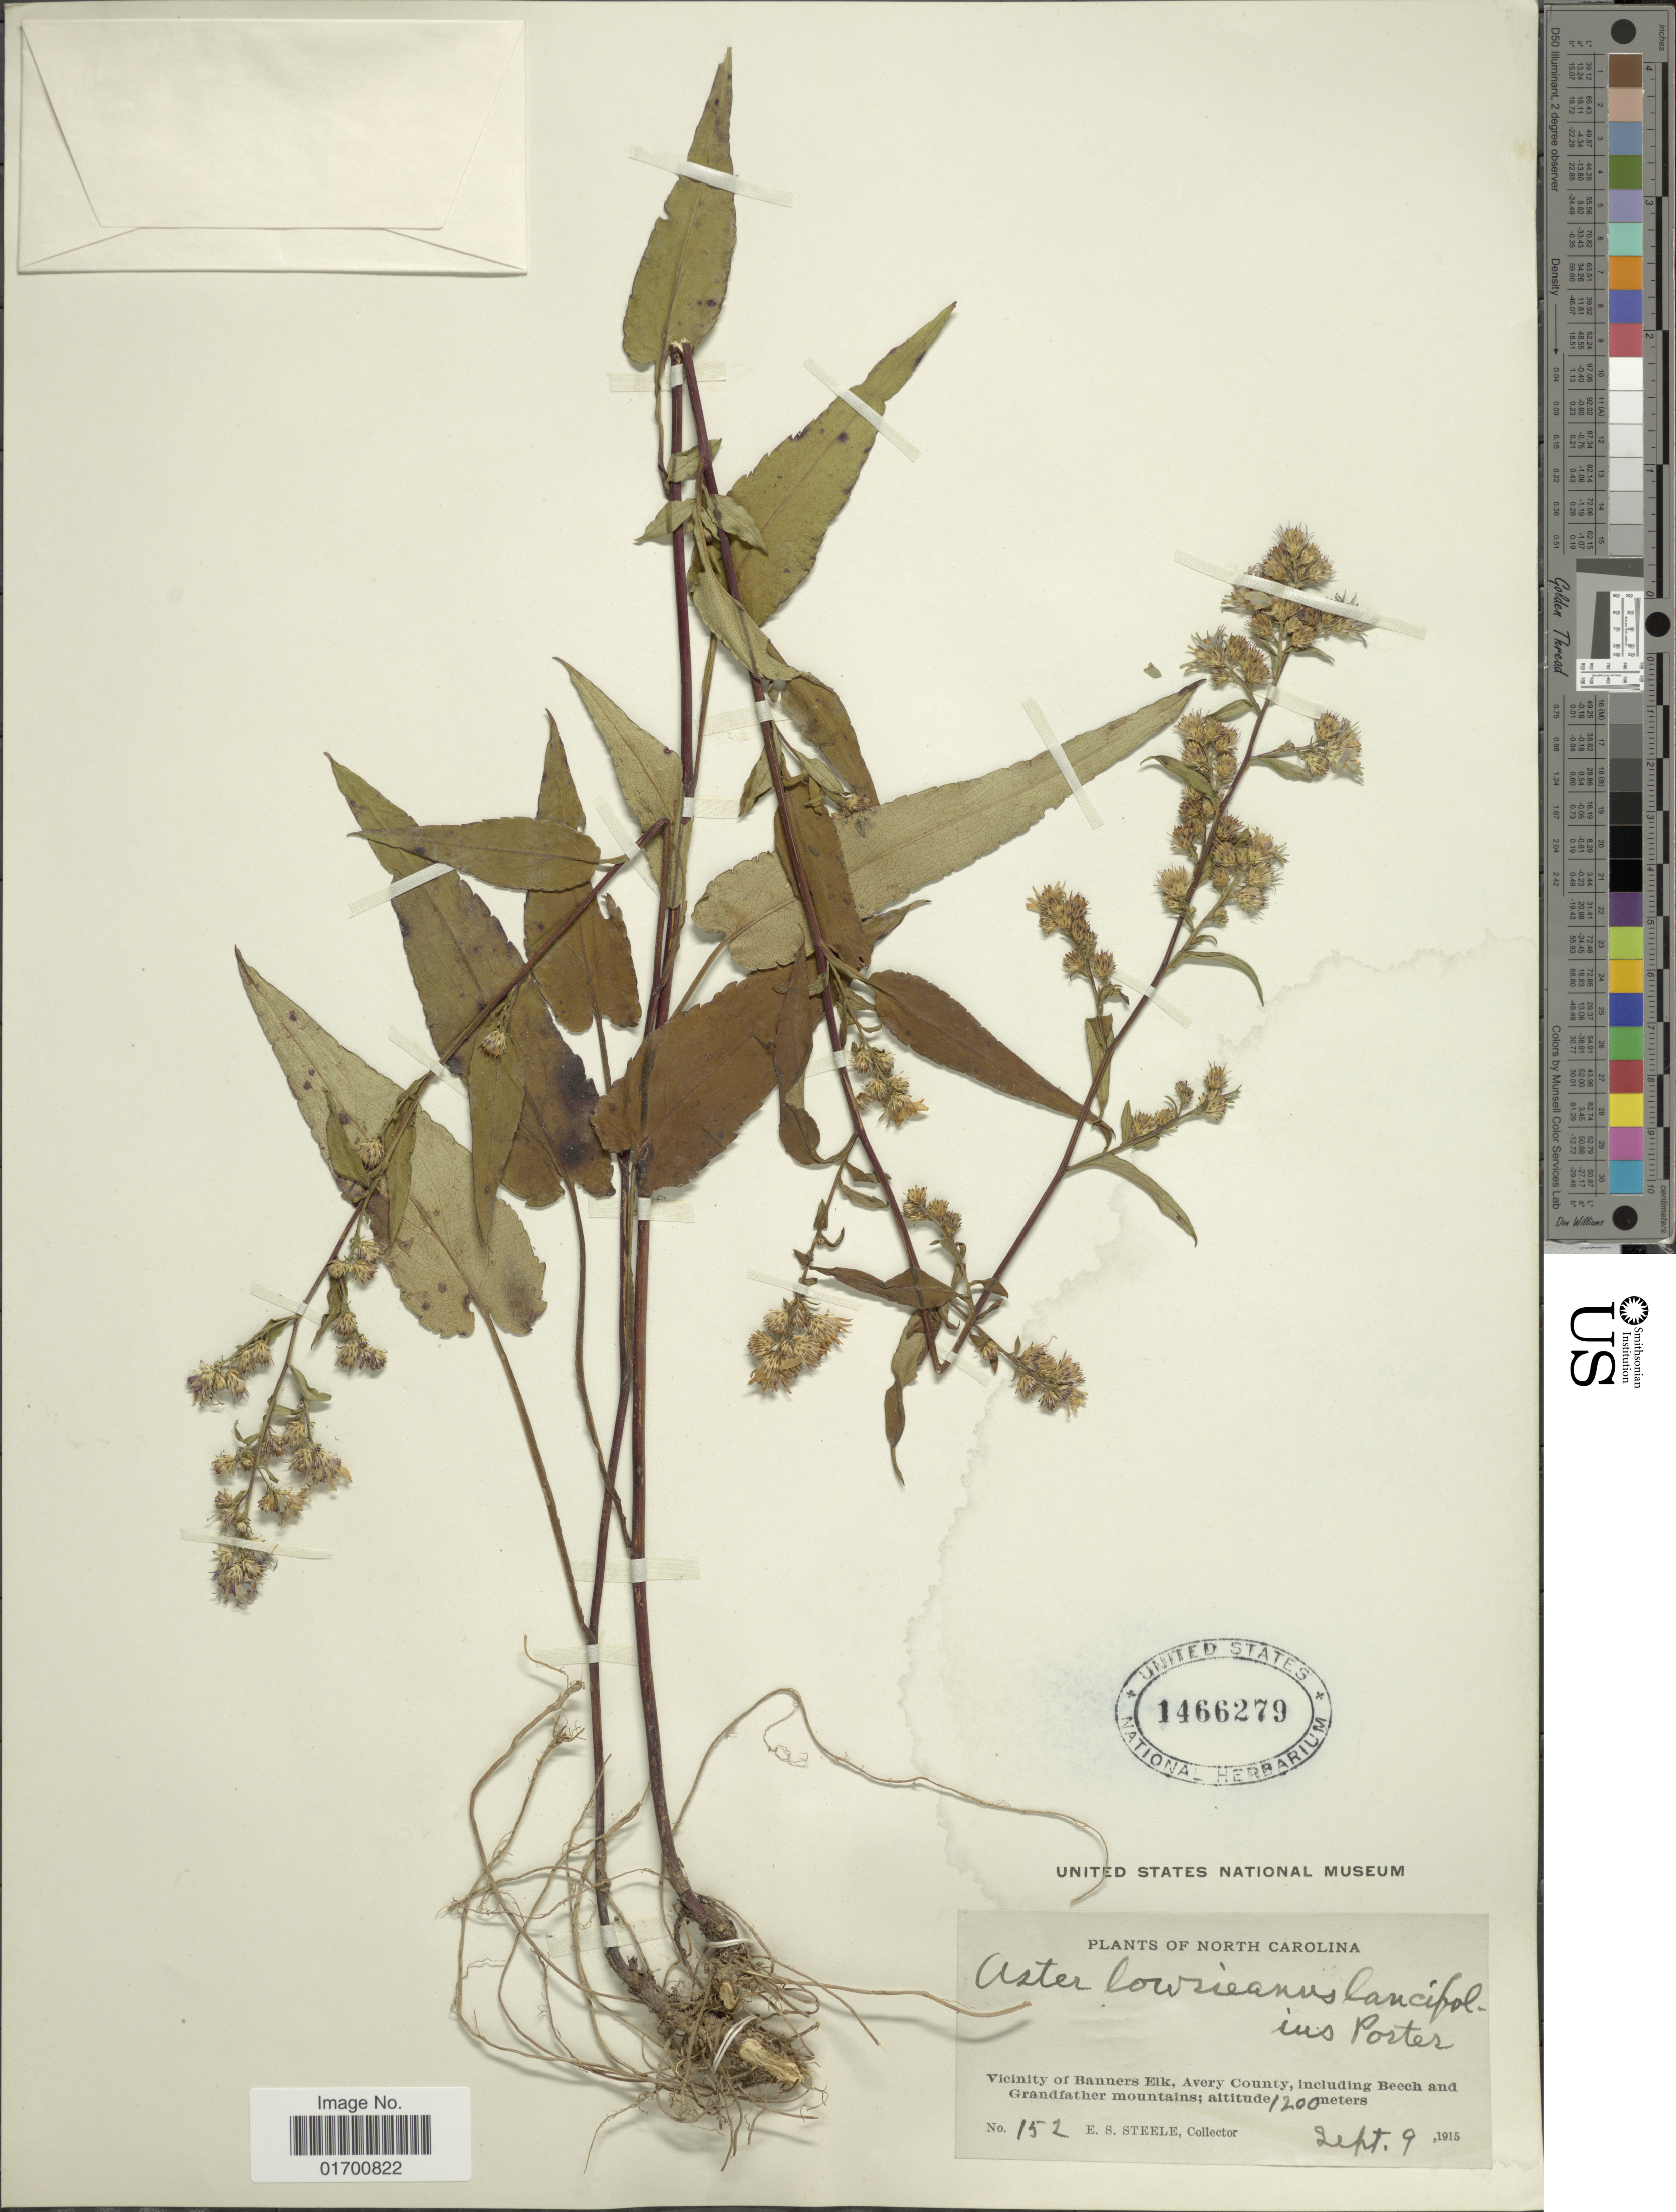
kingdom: Plantae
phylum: Tracheophyta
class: Magnoliopsida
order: Asterales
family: Asteraceae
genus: Symphyotrichum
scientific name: Symphyotrichum lowrieanum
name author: (Porter) G.L. Nesom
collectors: E. Steele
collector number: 152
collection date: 1915-09-09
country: United States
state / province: North Carolina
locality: Vicinity of Banners Elk, Avery County, including Beech and Grandfather Mountains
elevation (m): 1200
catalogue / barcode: US 1466279